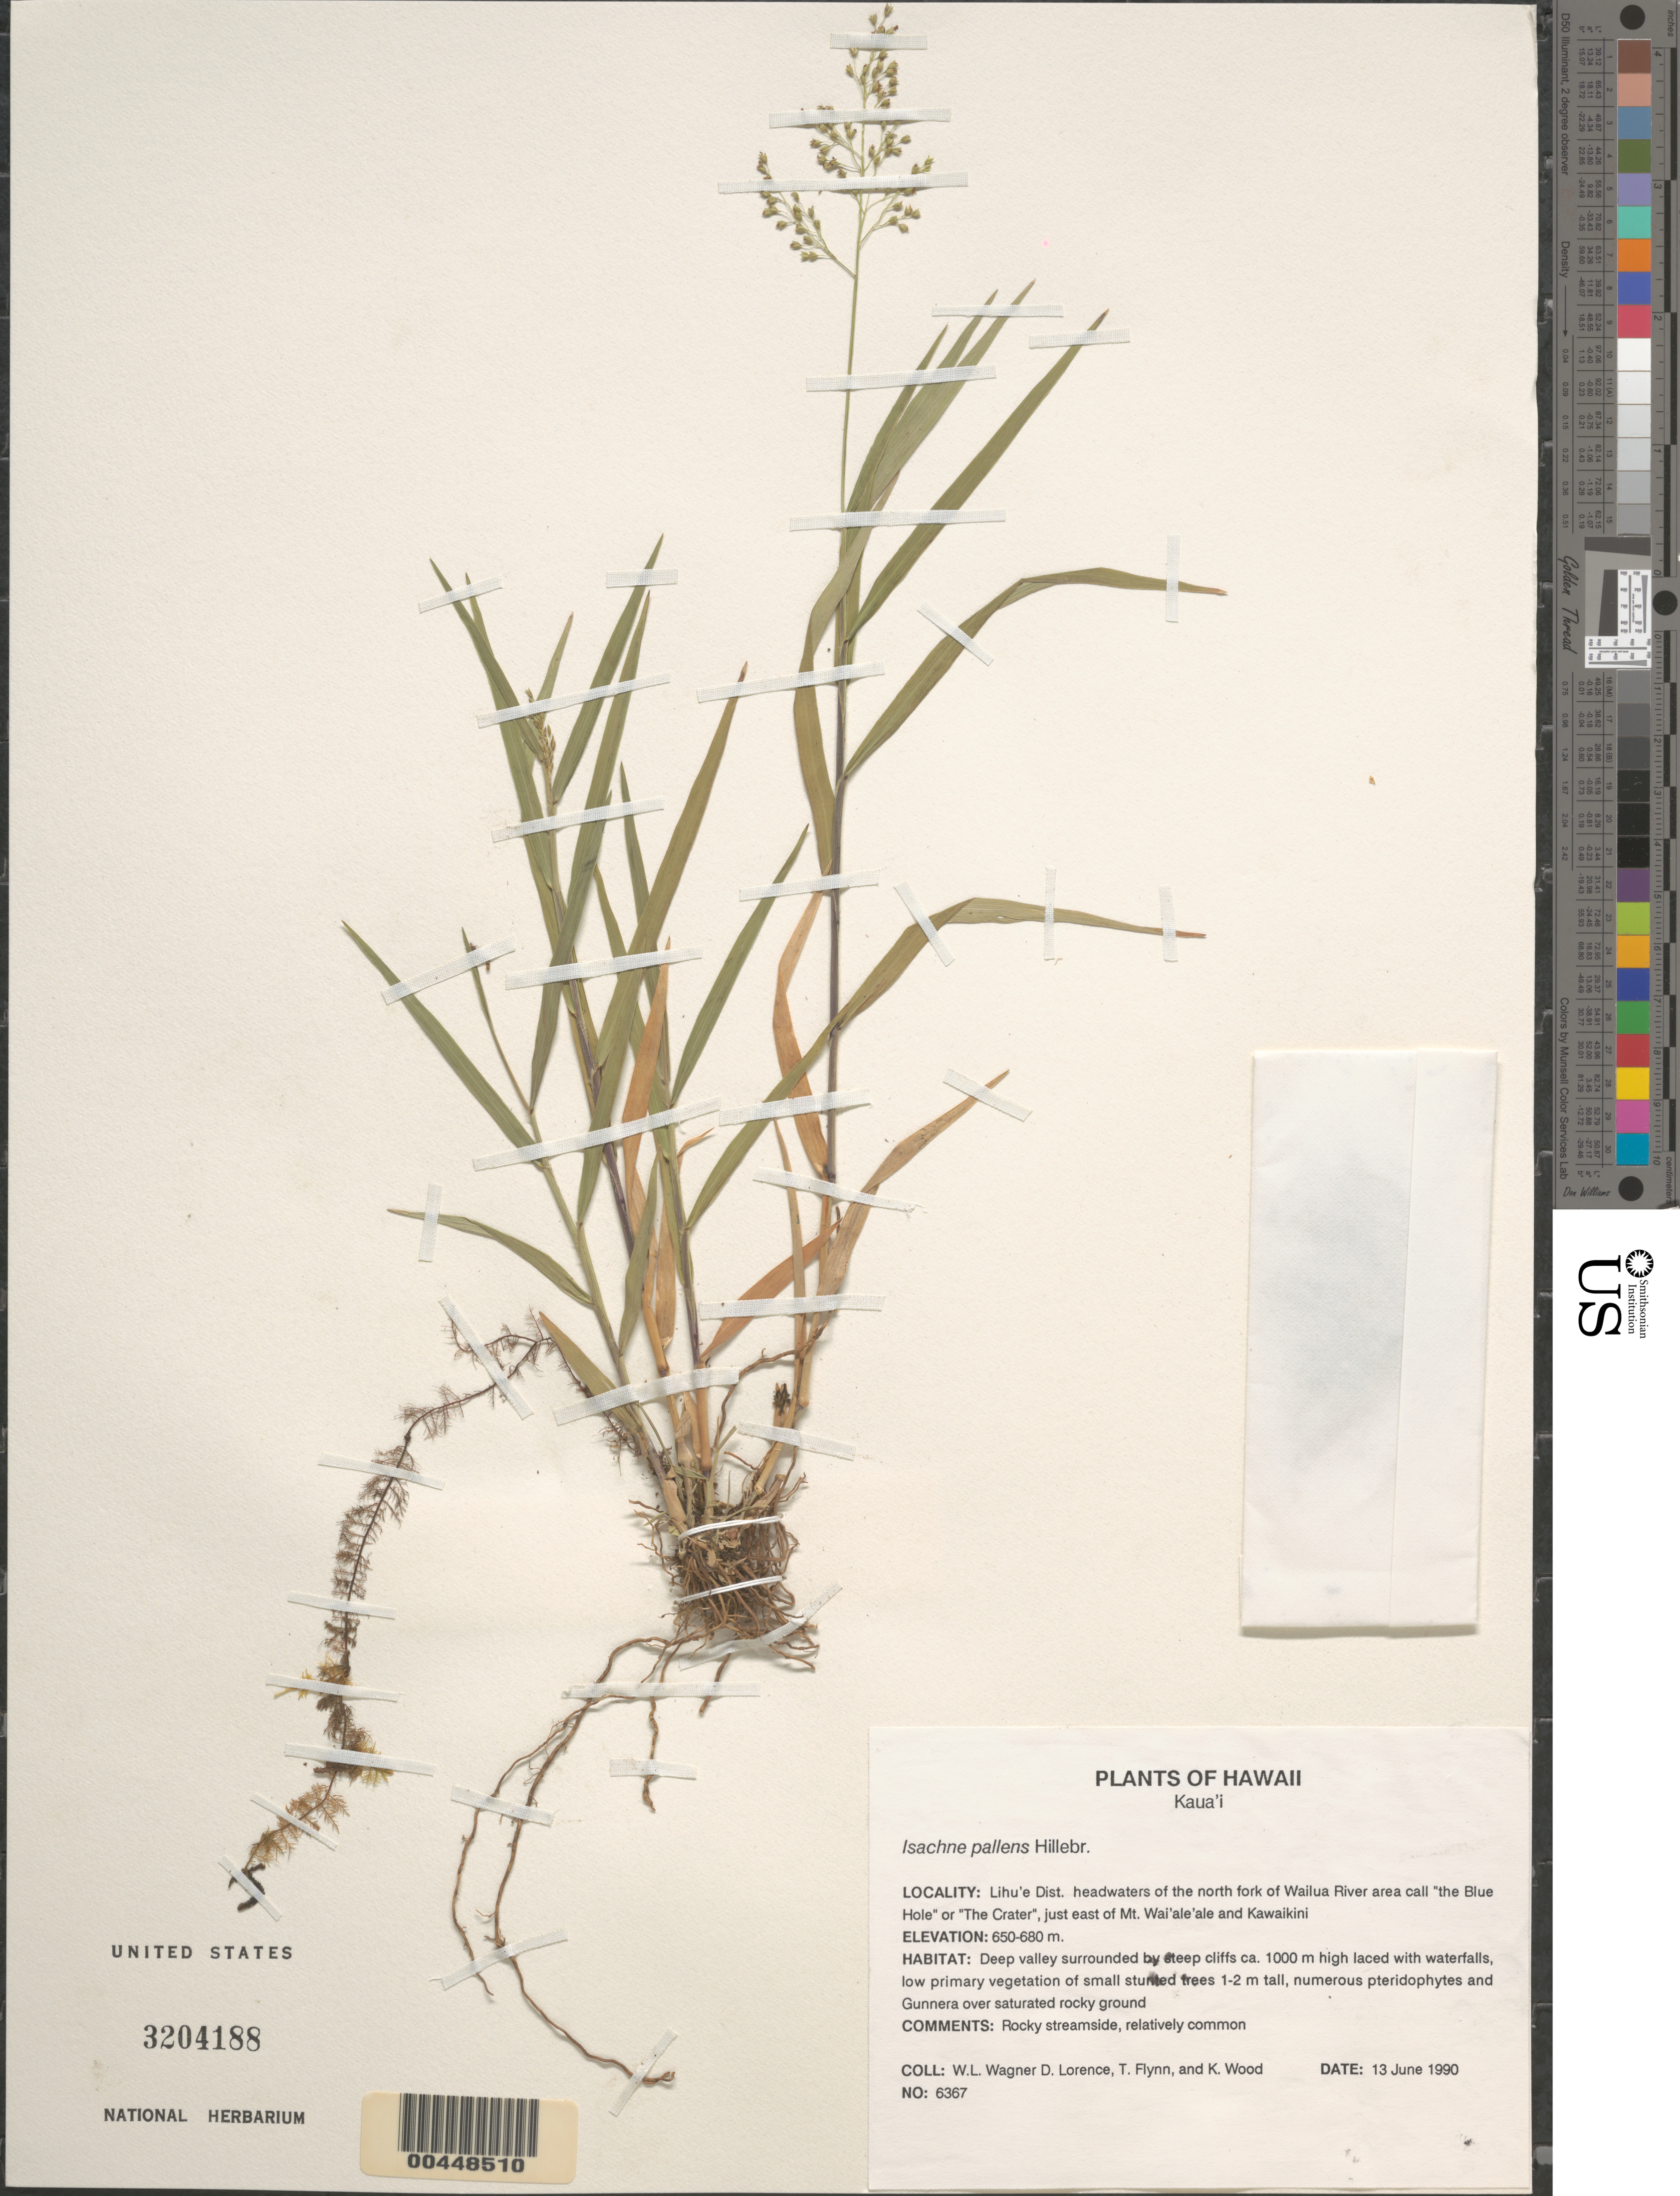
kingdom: Plantae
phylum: Tracheophyta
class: Liliopsida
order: Poales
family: Poaceae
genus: Isachne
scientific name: Isachne pallens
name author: Hillebr.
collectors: W. L. Wagner, D. Lorence, T. W. Flynn & K. Wood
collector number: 6367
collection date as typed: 13 Jun 1990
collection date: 1990-06-13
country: United States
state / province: Hawaii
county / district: Kauai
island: Kaua'i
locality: Lihue Dist, headwaters of the N fork of Wailua River called the Blue Hole or The Crater, just E of Mt Waialeale & Kawaikini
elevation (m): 650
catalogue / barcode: US 3204188